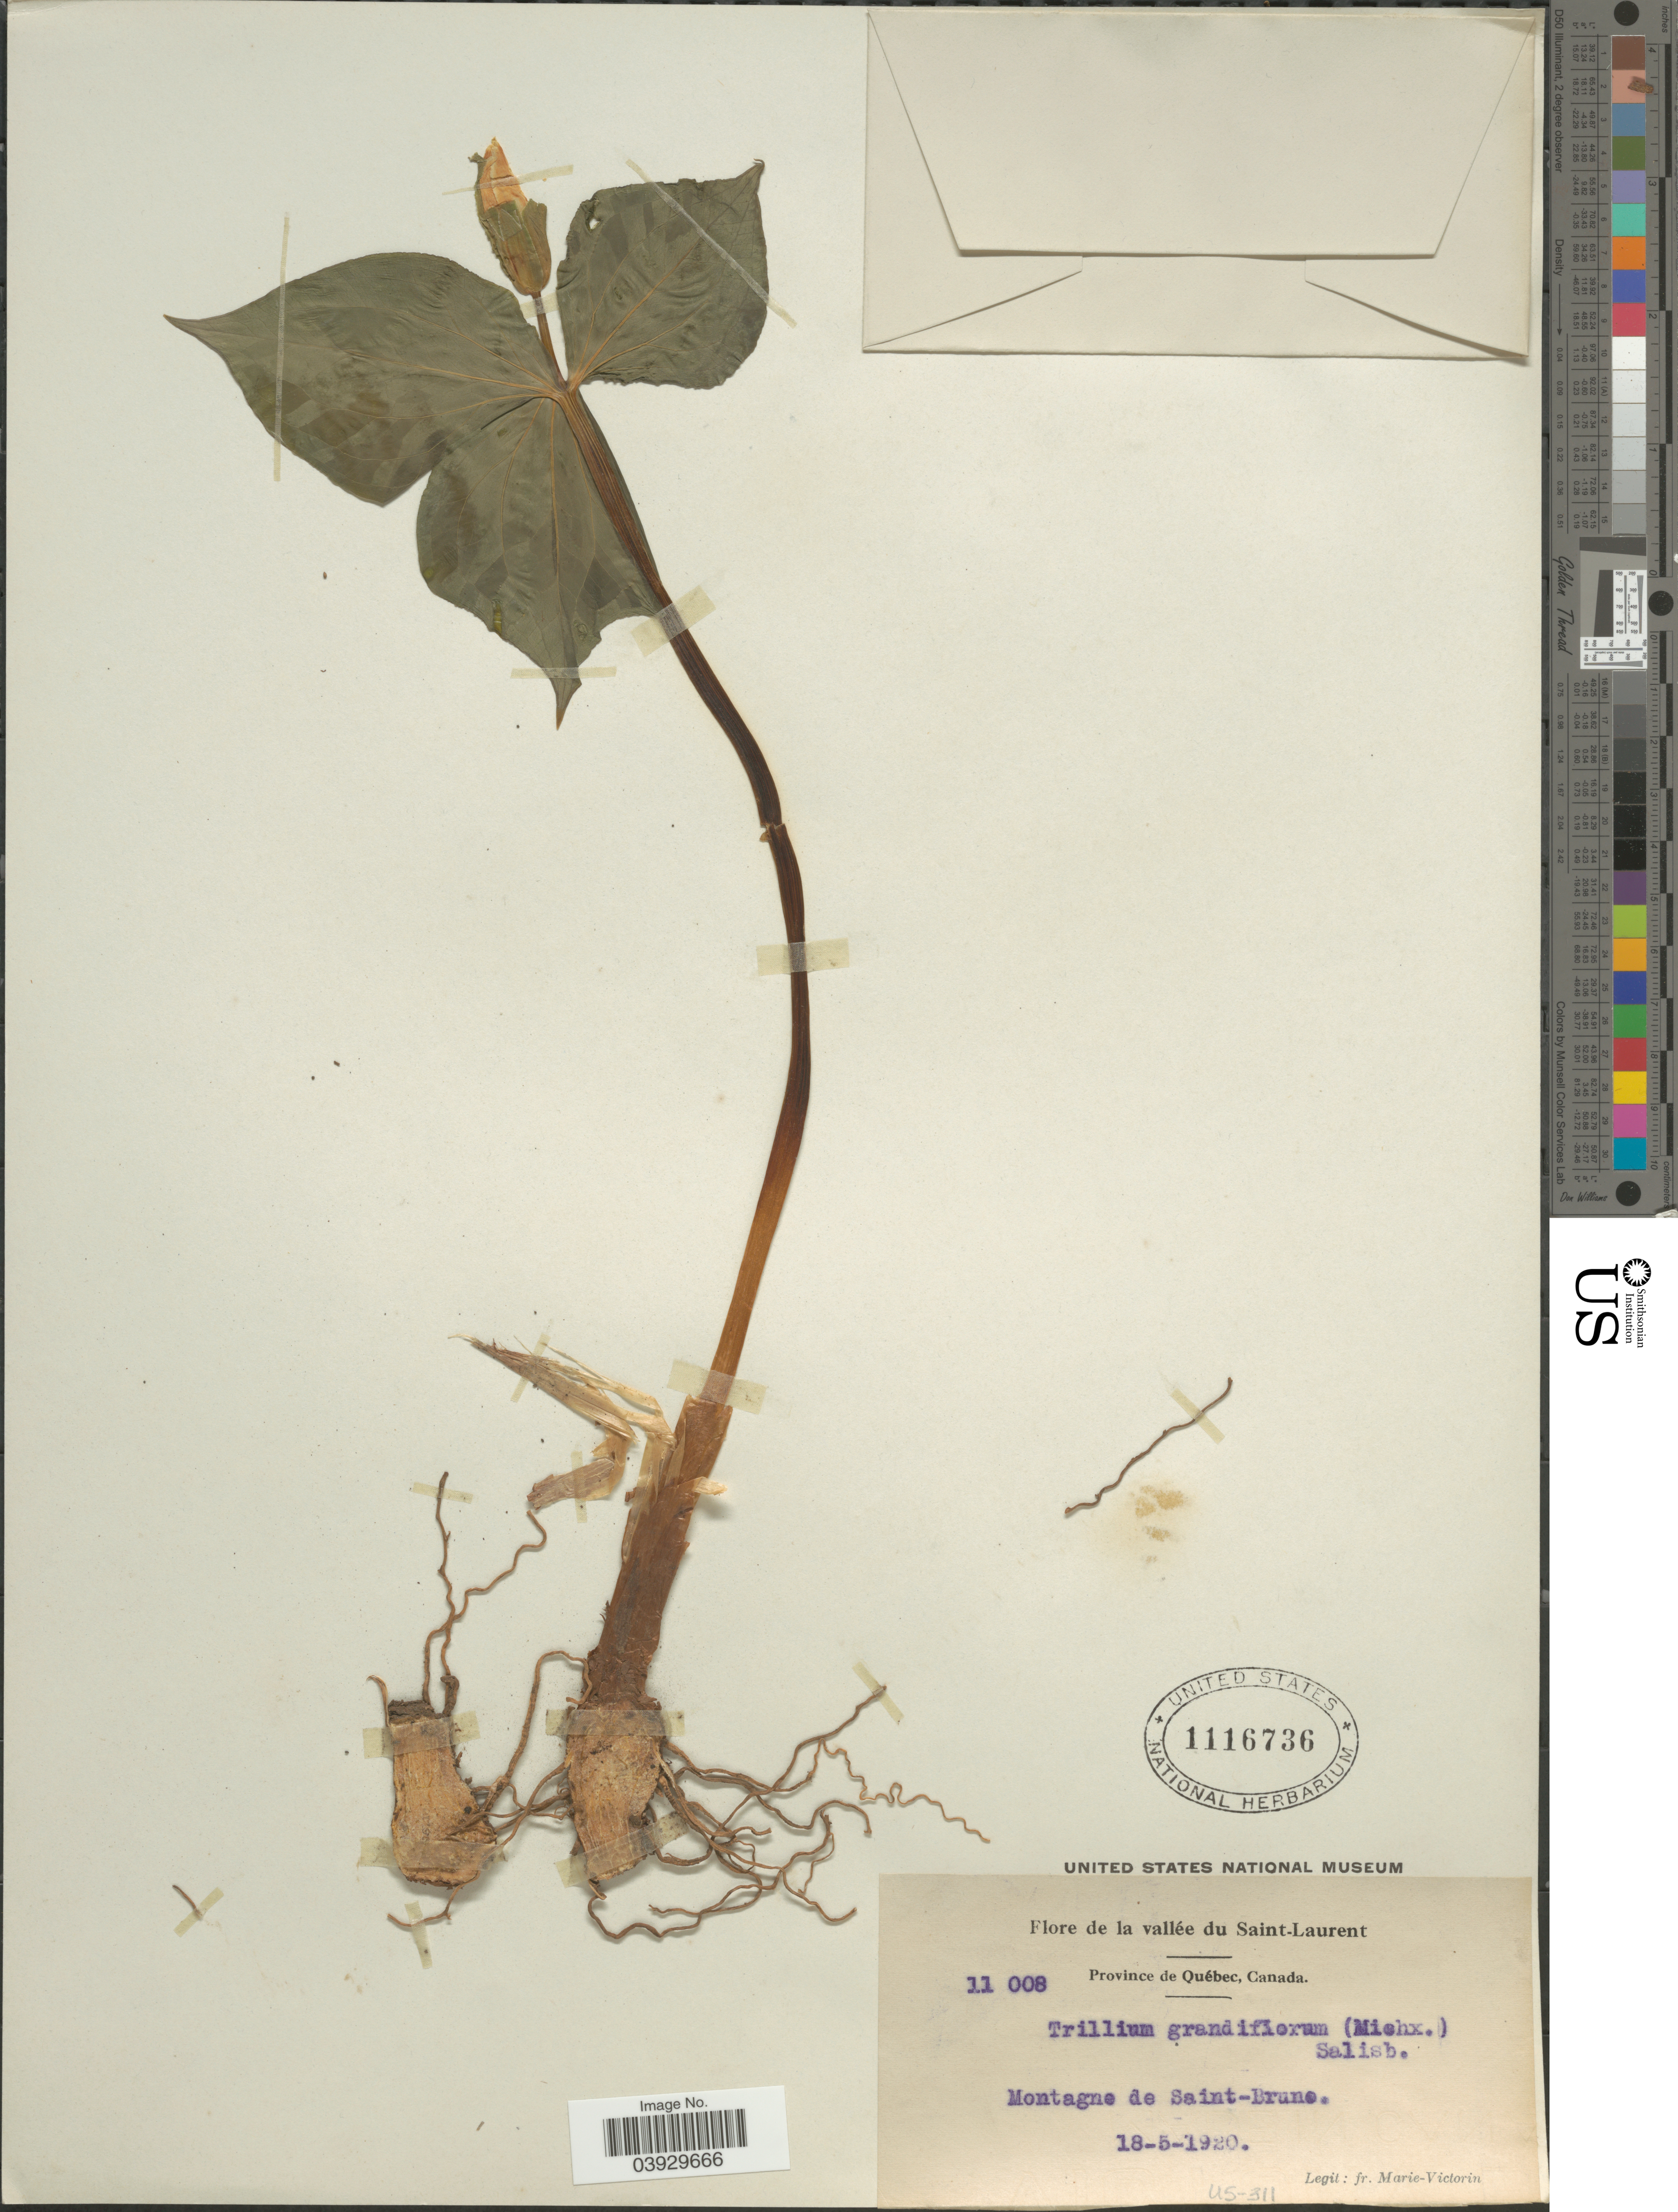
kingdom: Plantae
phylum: Tracheophyta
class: Liliopsida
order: Liliales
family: Melanthiaceae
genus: Trillium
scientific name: Trillium grandiflorum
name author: (Michx.) Salisb.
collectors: F. Marie-Victorin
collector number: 11008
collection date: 1920-05-18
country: Canada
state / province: Quebec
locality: La vallée du Saint-Laurent. Montagne de Saint-Bruno.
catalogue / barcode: US 1116736